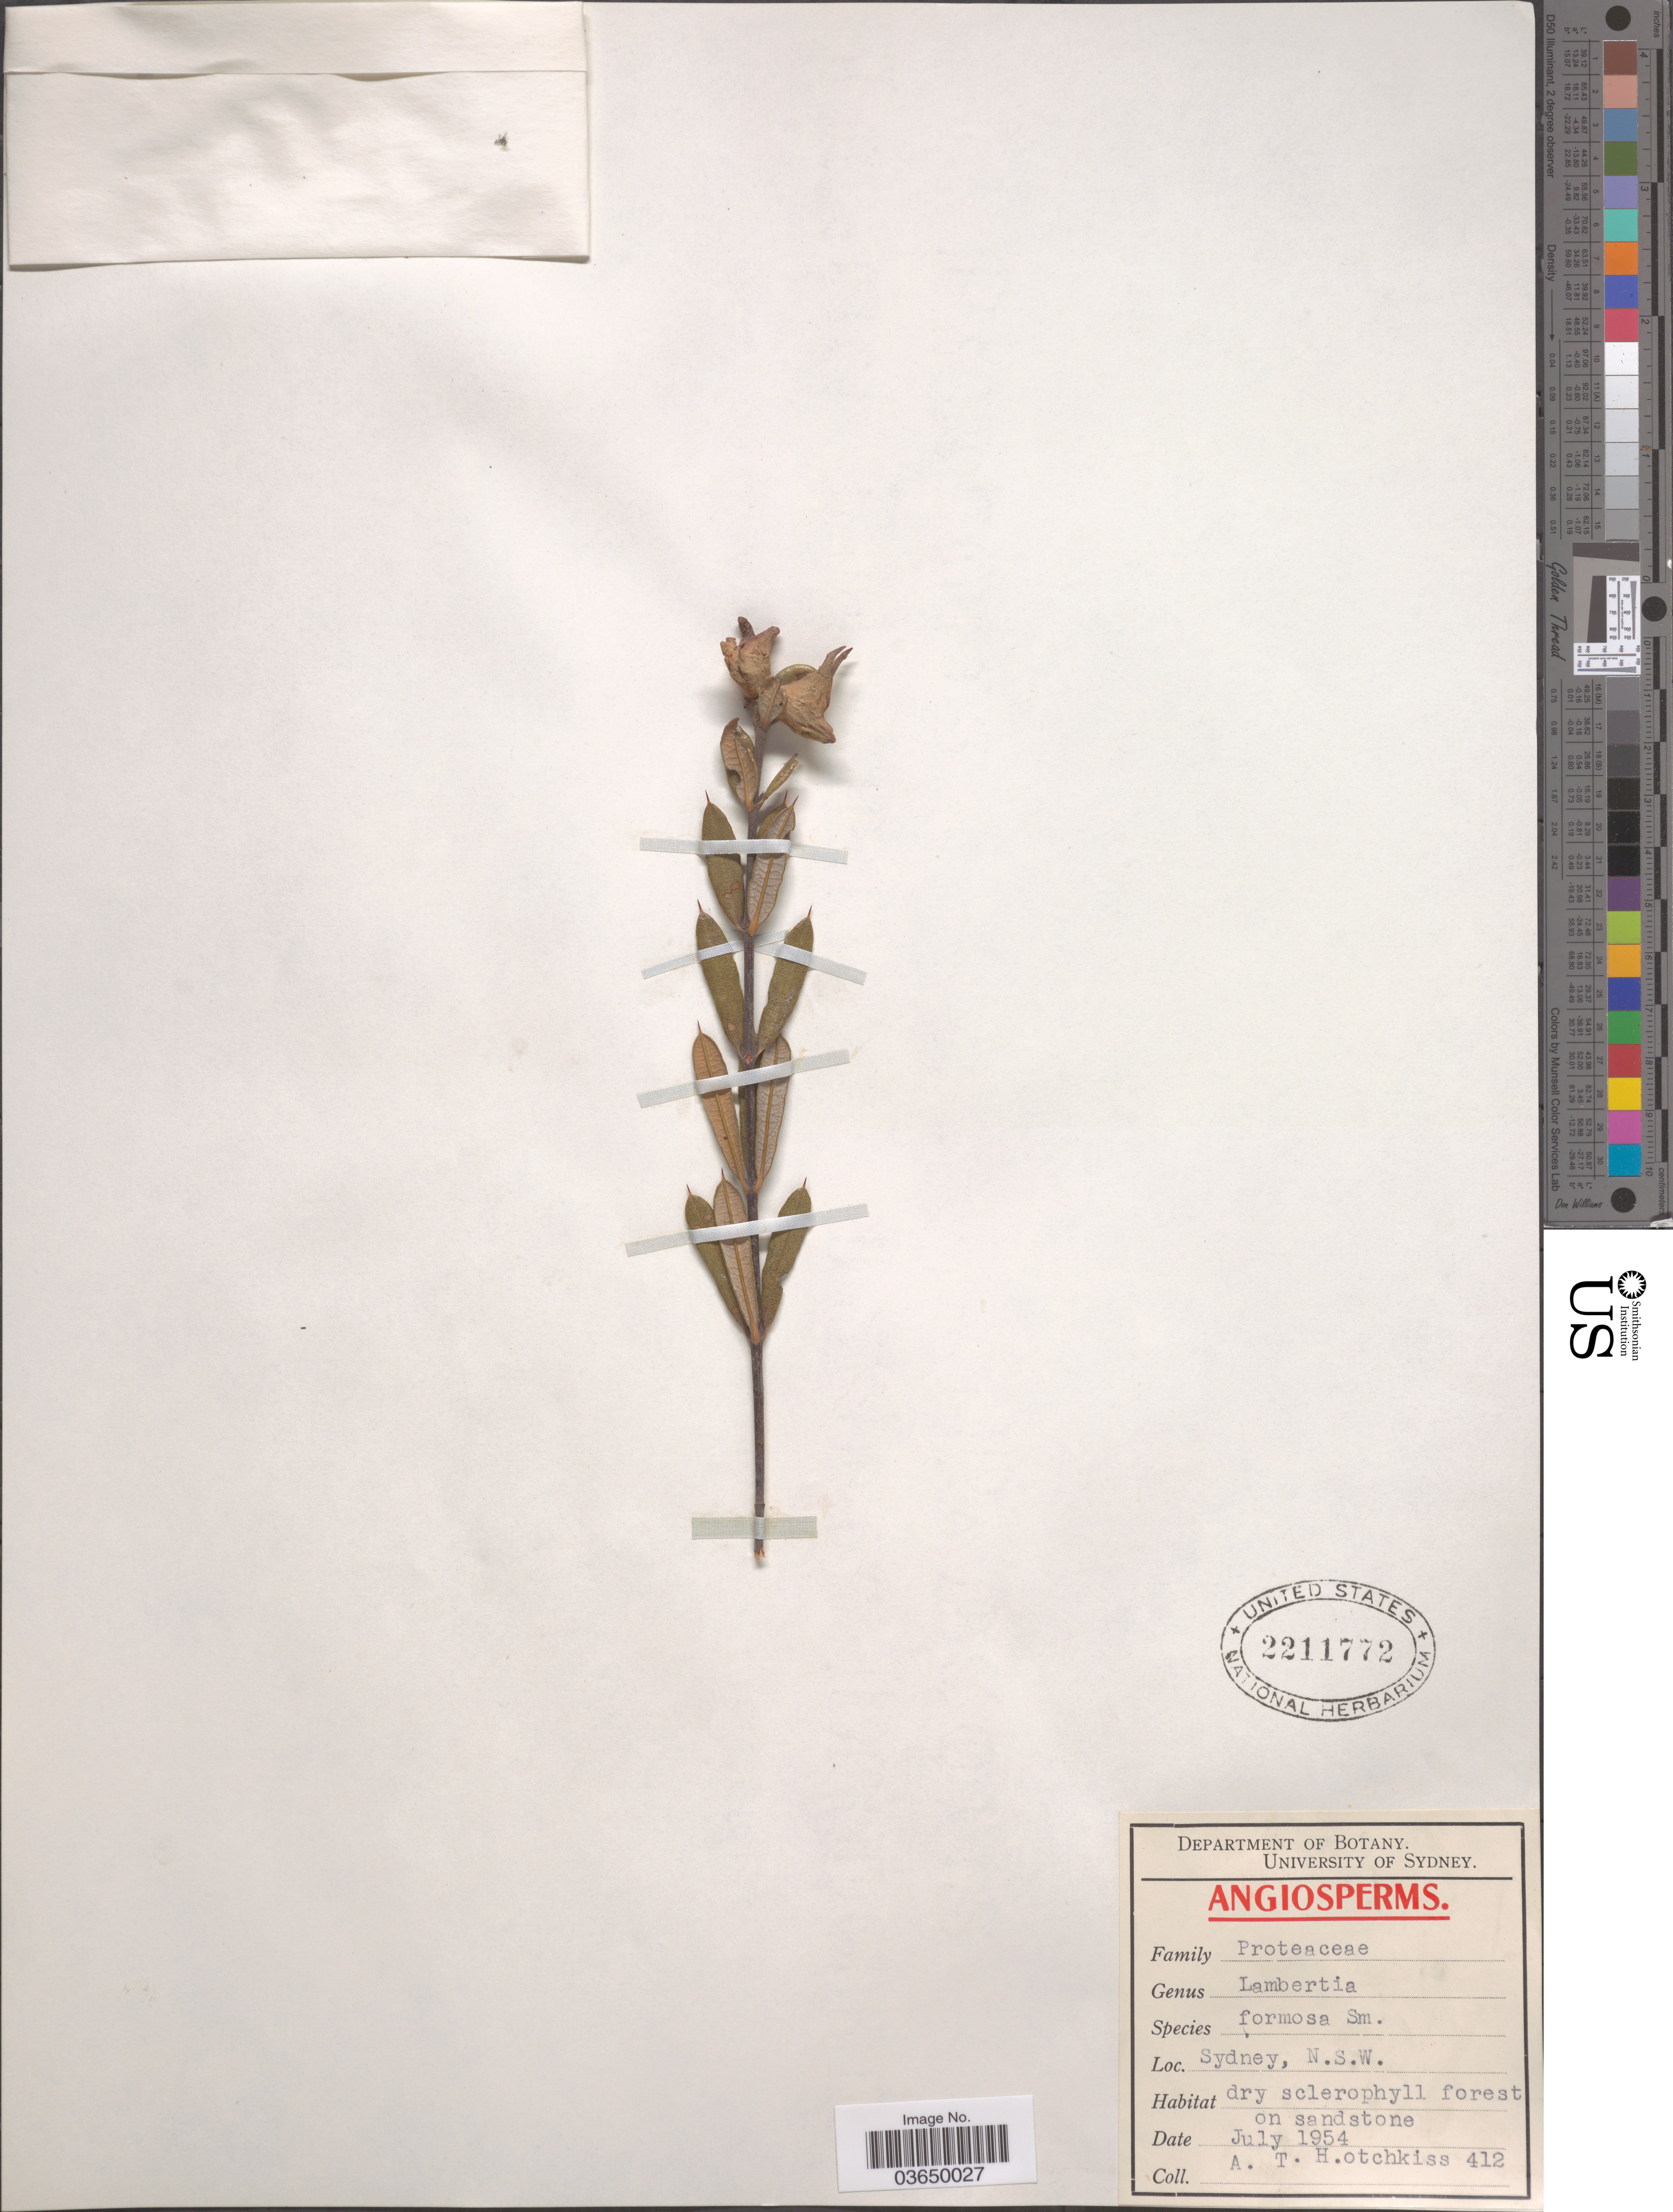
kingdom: Plantae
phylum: Tracheophyta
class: Magnoliopsida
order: Proteales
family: Proteaceae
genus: Lambertia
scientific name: Lambertia formosa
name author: L.S. Sm.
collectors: A. Hotchkiss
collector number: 412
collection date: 1954-07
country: Australia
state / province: New South Wales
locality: Sydney.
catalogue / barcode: US 2211772